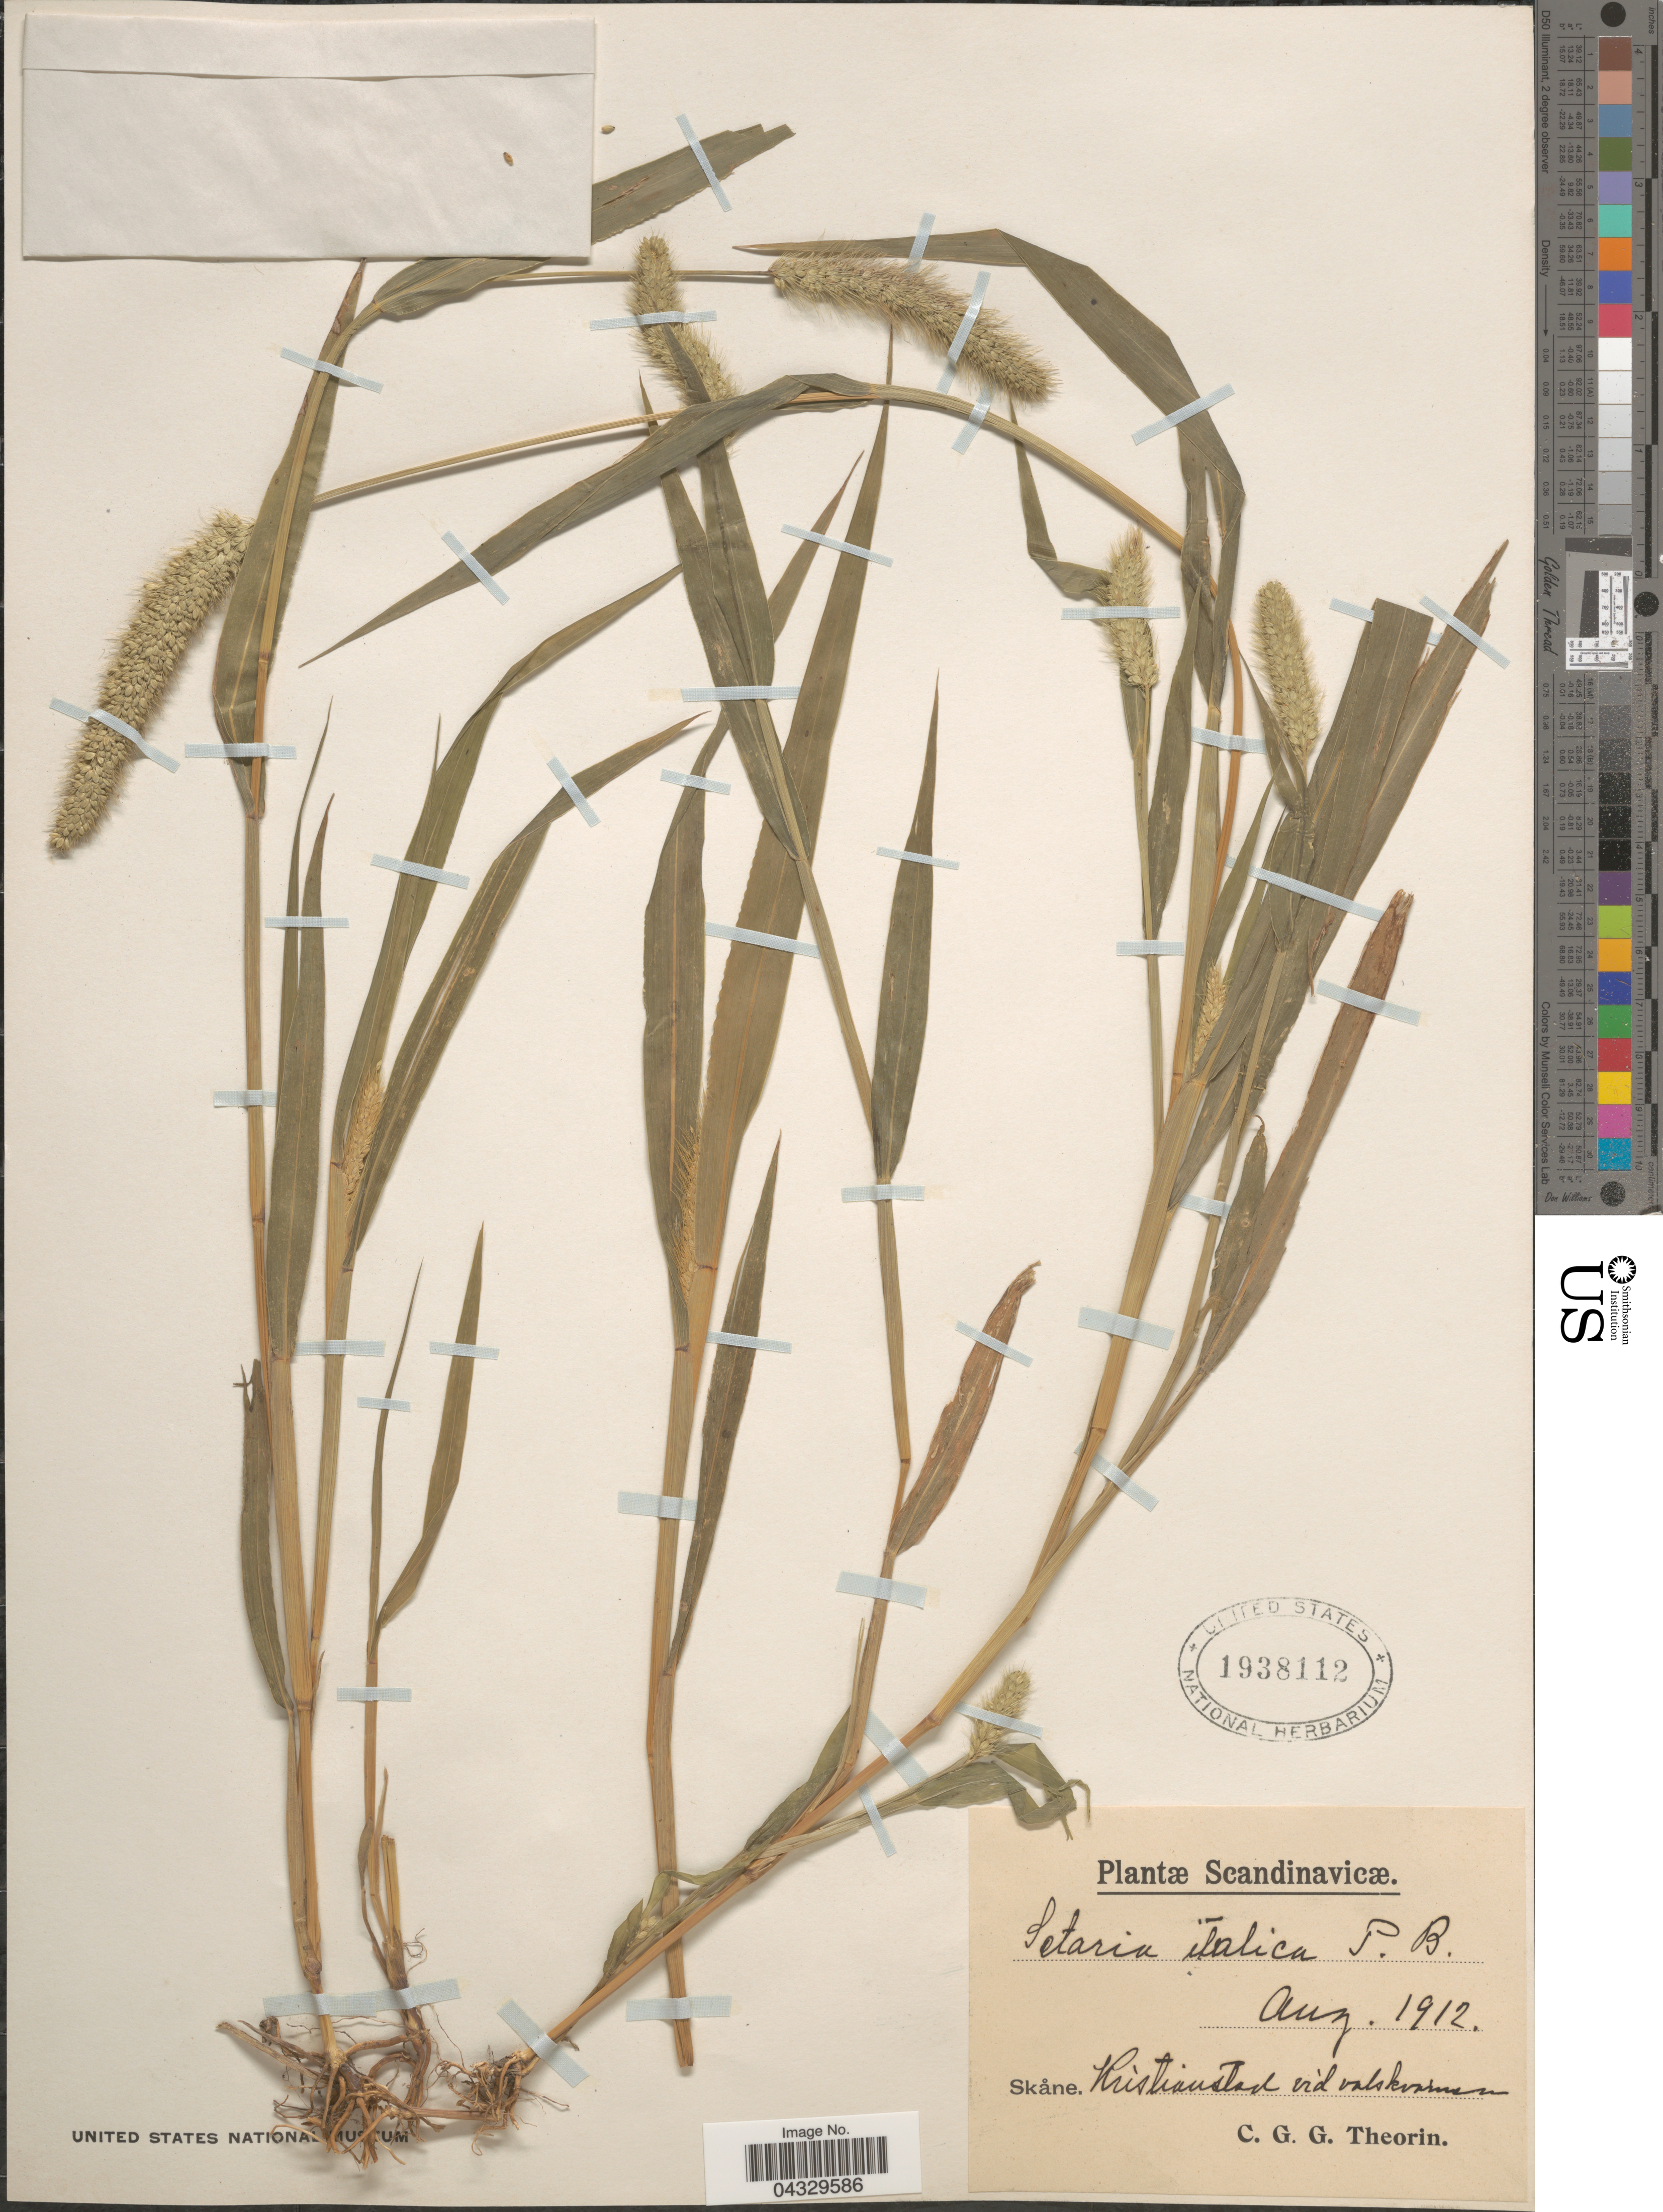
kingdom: Plantae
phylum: Tracheophyta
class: Liliopsida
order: Poales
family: Poaceae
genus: Setaria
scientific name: Setaria italica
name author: (L.) P. Beauv.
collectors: C. Theorin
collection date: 1912-08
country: Sweden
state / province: Skåne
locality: Scandinavicæ. Kristianstad vid valskommen.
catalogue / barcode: US 1938112